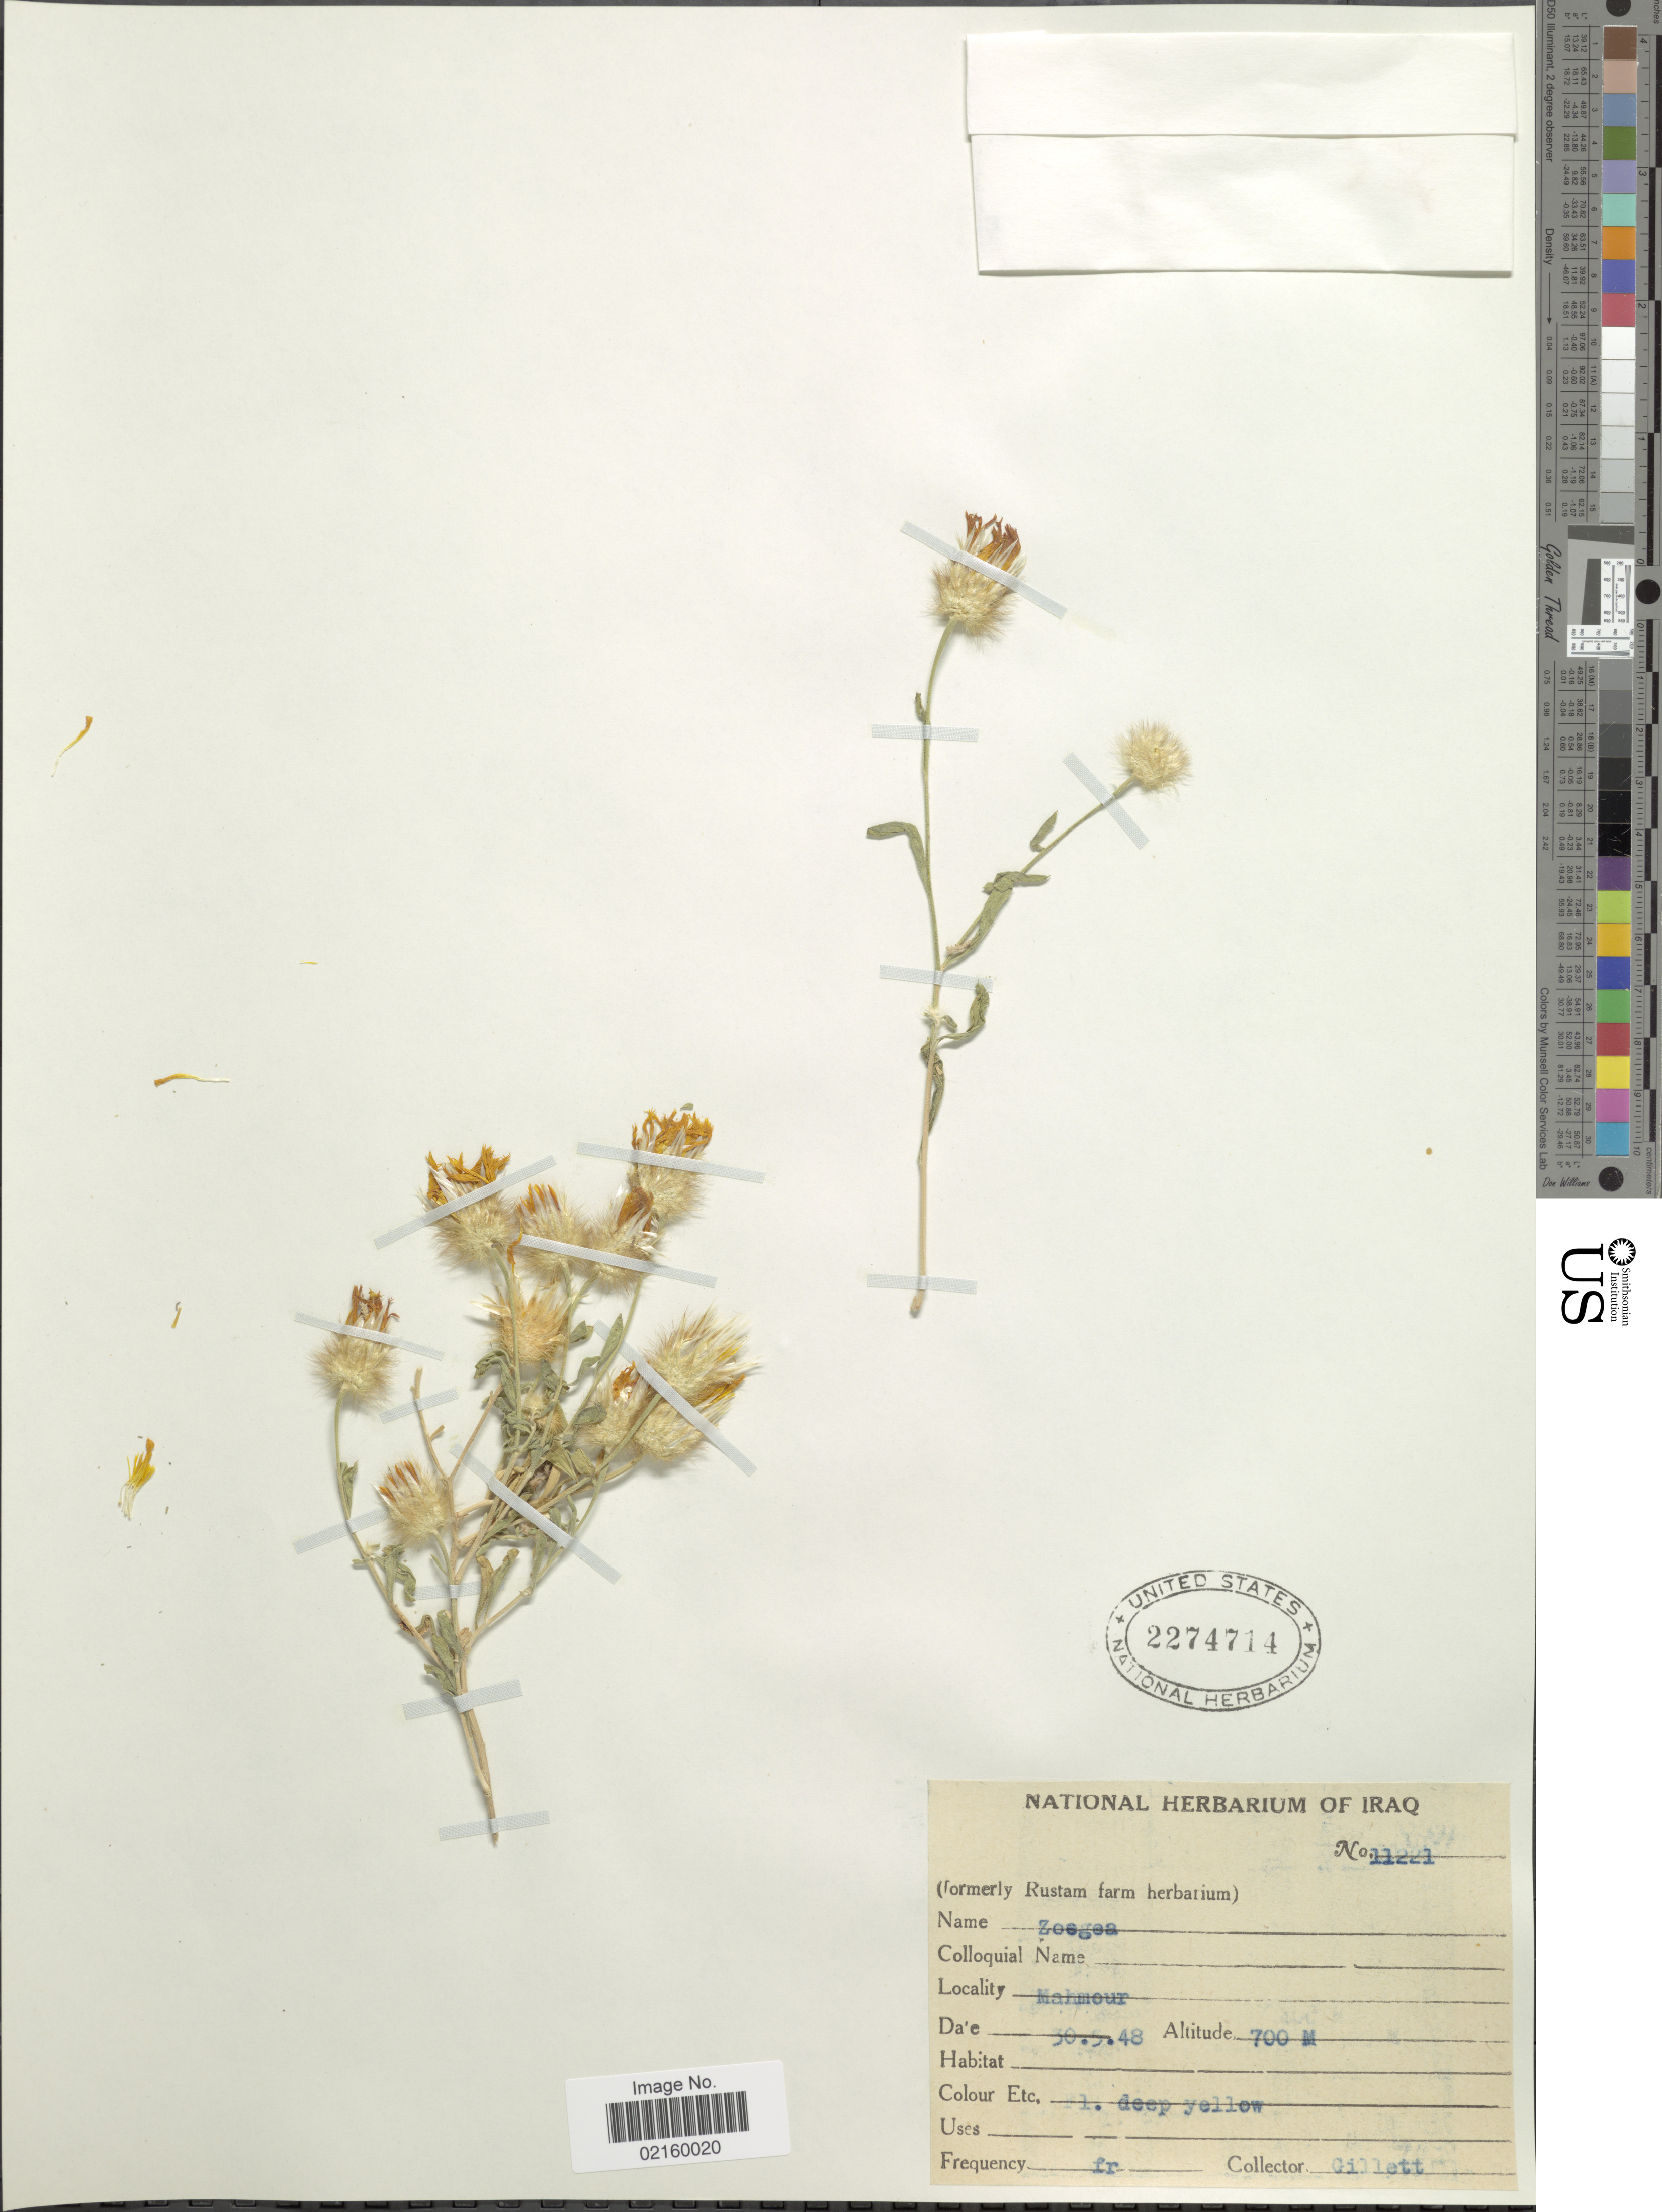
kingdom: Plantae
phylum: Tracheophyta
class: Magnoliopsida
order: Asterales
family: Asteraceae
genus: Zoegea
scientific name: Zoegea sp.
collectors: Gillett, --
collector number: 11221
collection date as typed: Transcribed d/m/y: 30/5/48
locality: Mahmour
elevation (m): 700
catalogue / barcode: US 2274714